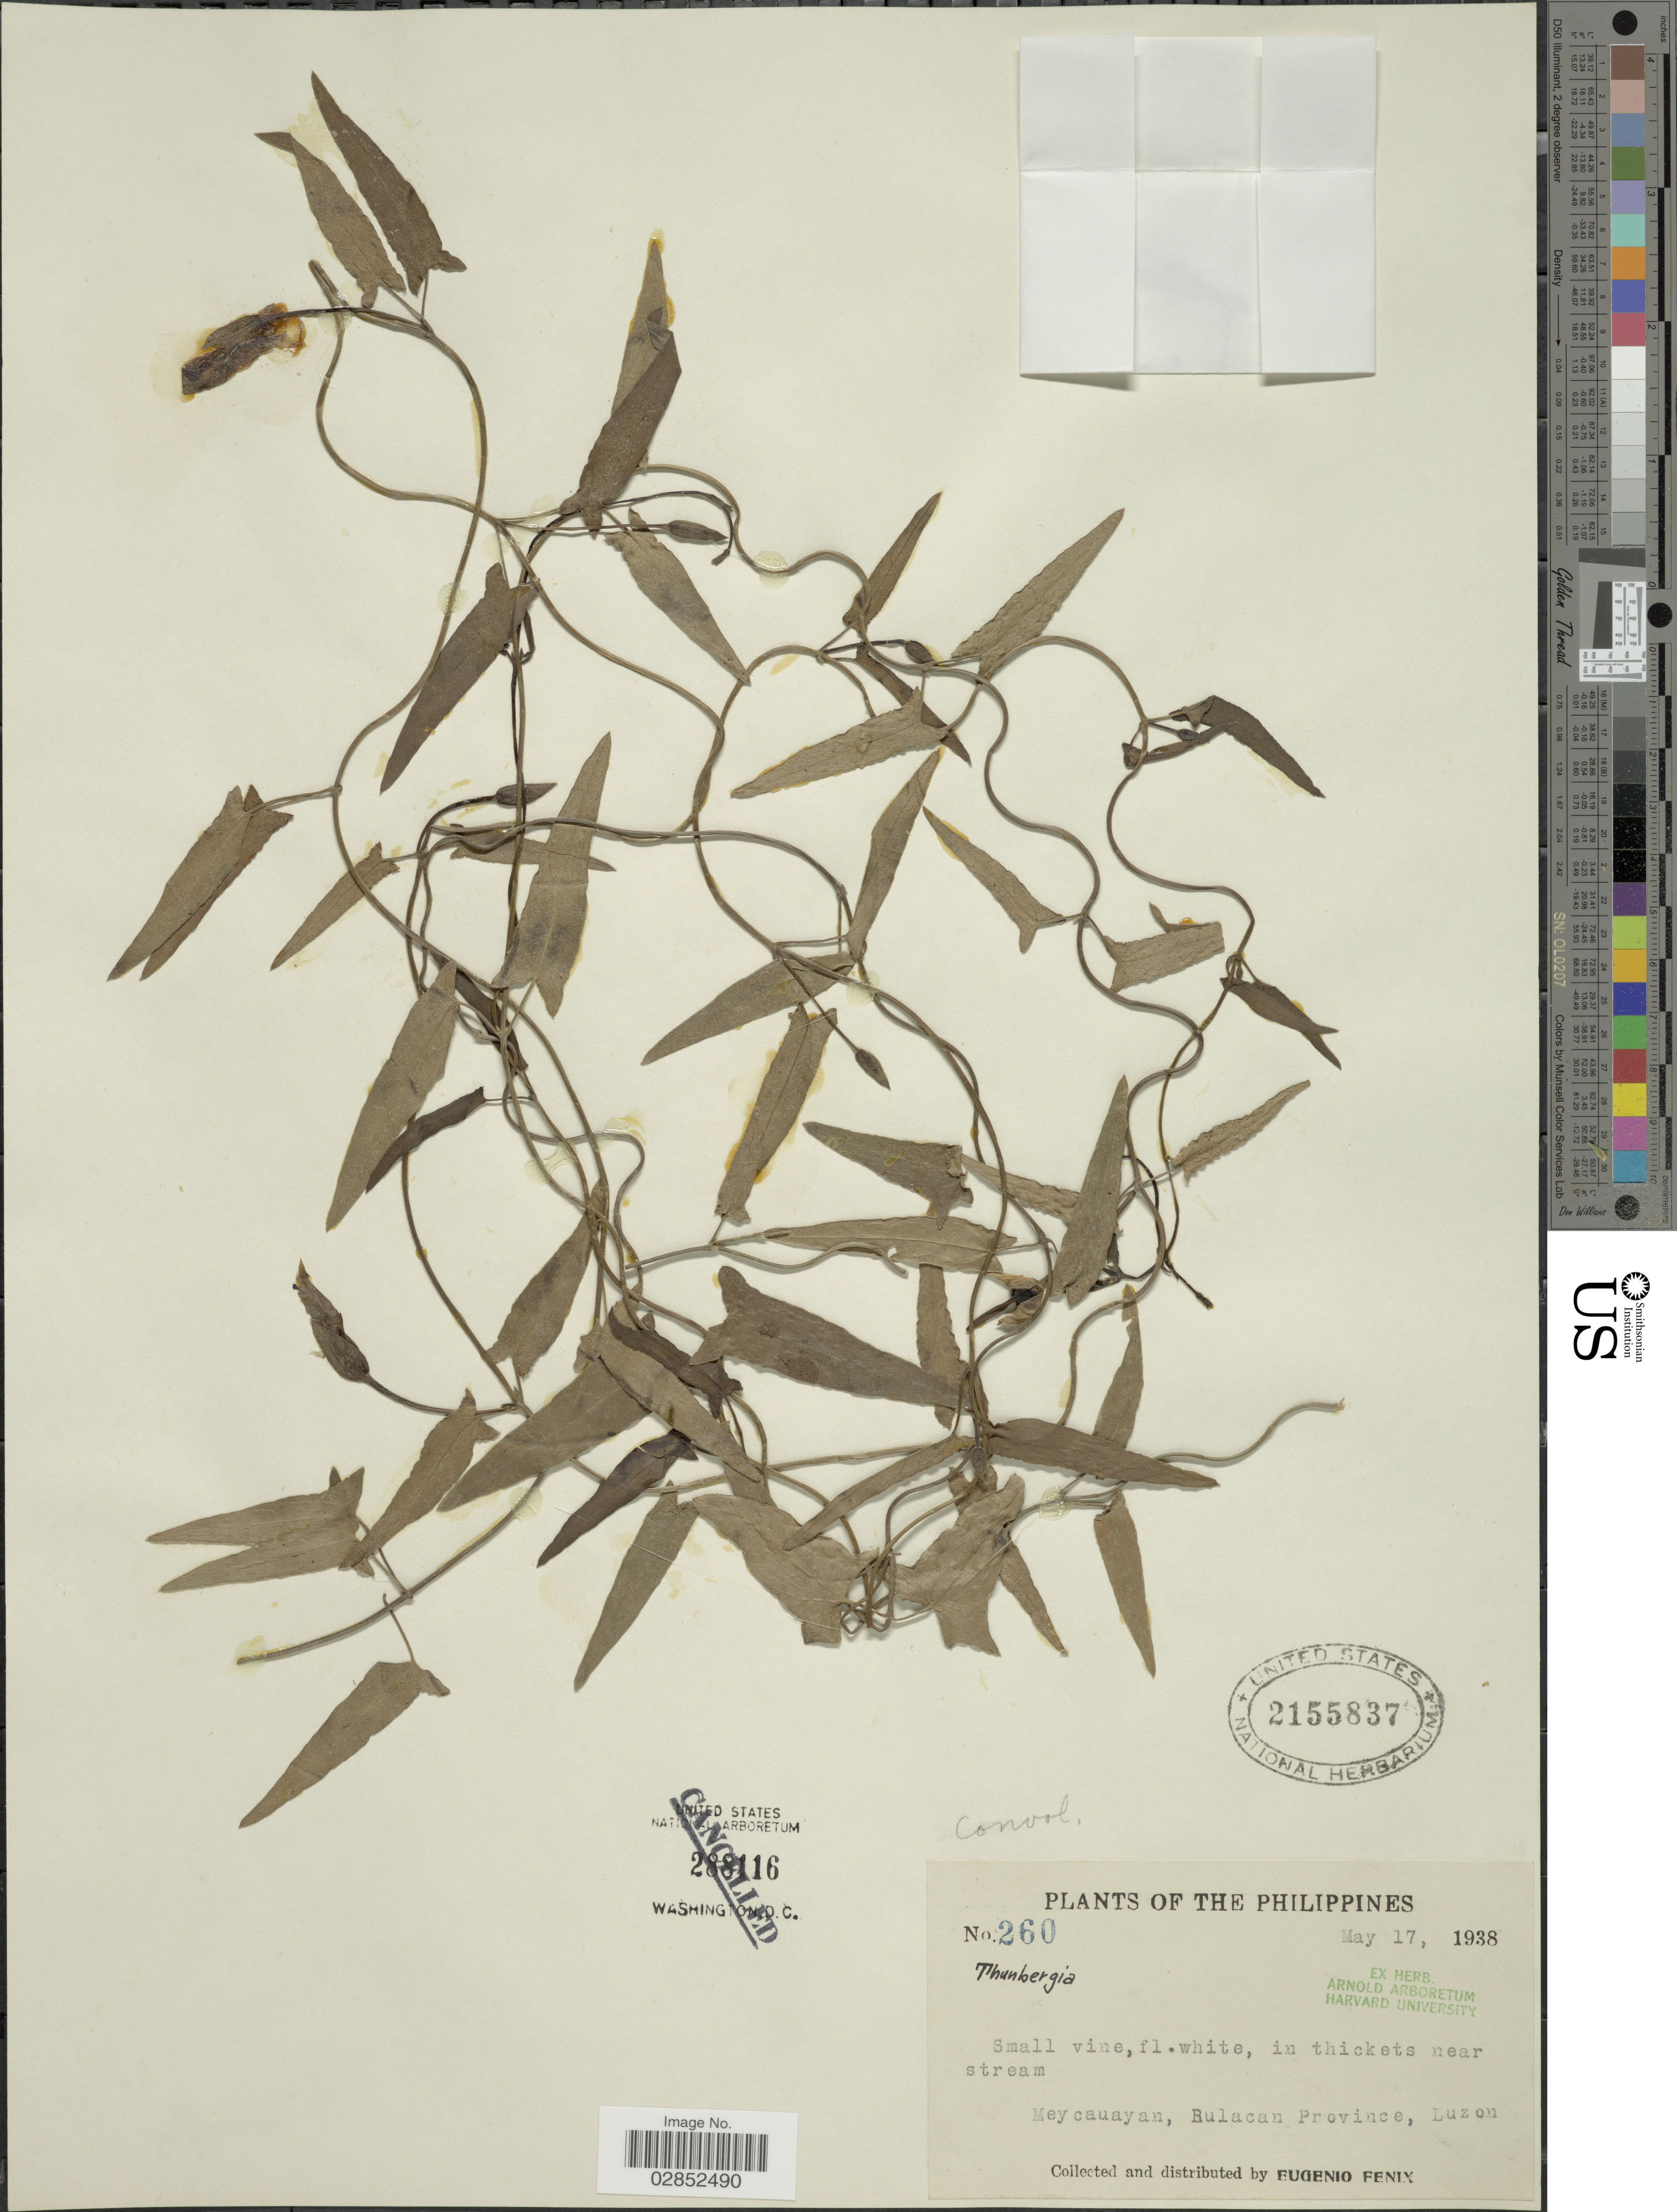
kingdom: Plantae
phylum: Tracheophyta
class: Magnoliopsida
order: Lamiales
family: Acanthaceae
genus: Thunbergia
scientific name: Thunbergia sp.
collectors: E. Fénix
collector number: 260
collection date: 1938-05-17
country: Philippines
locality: Meycauayan, Bulacan Province, Luzon.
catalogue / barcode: US 2155837